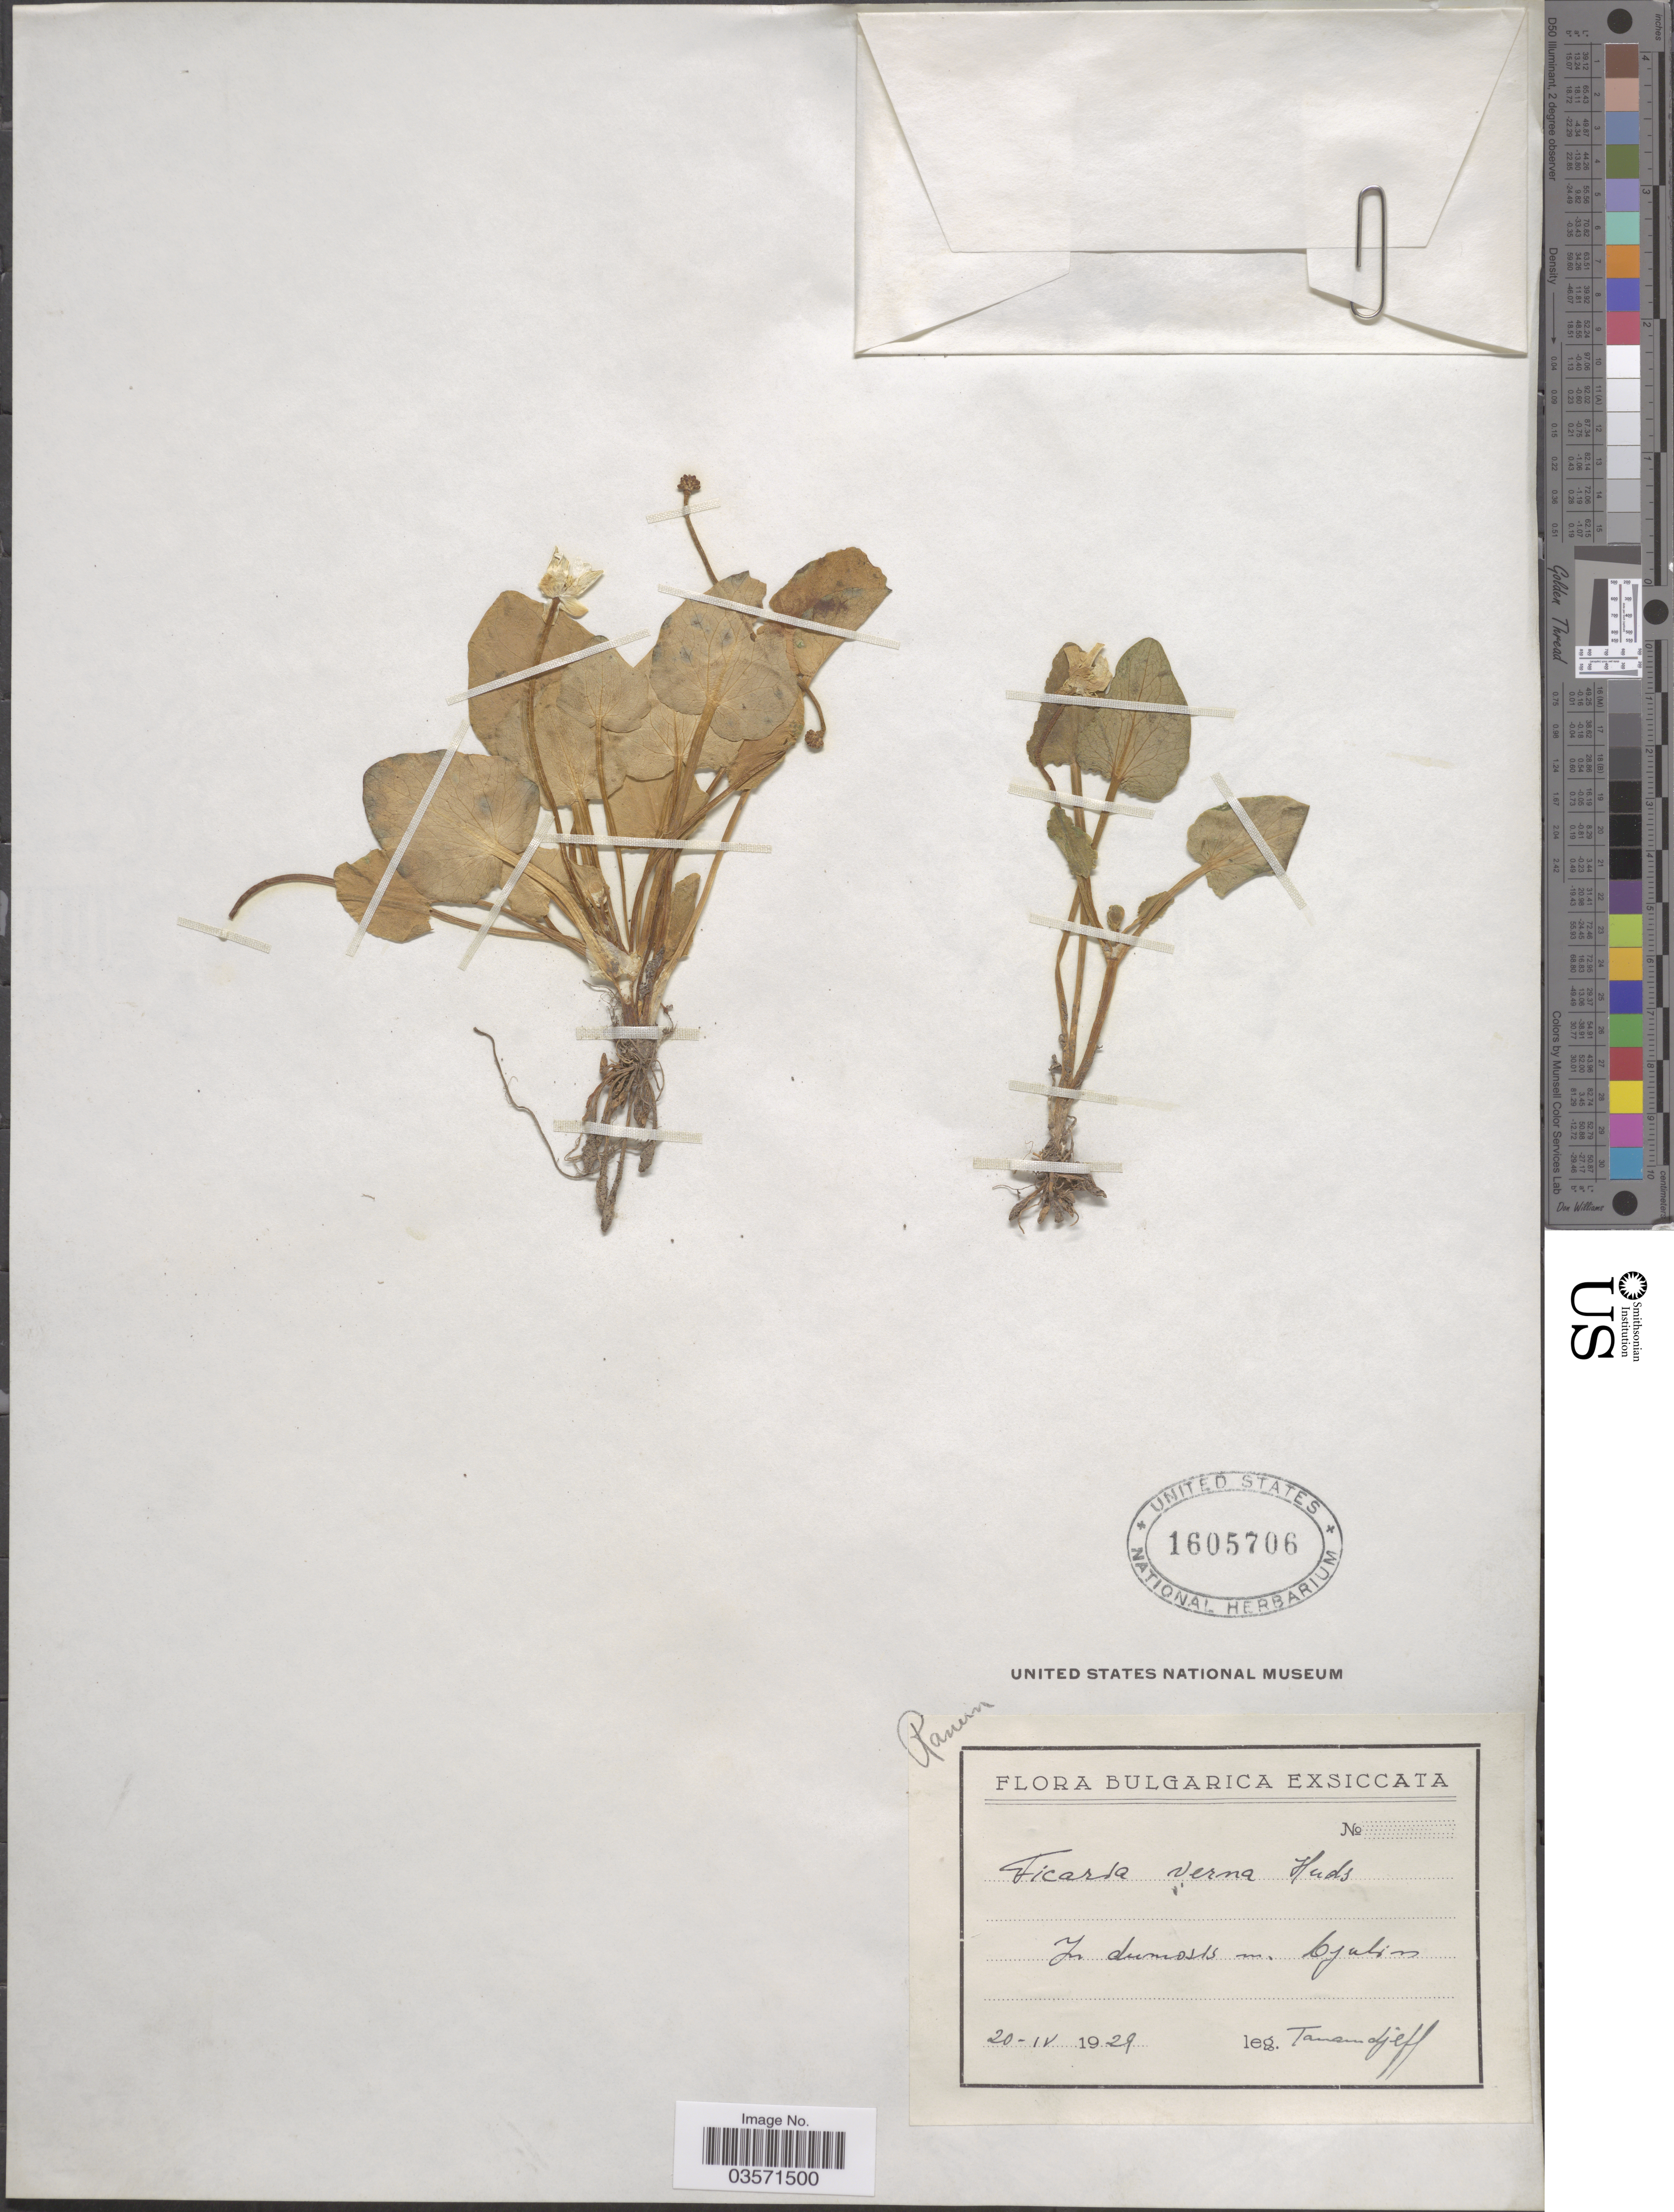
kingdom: Plantae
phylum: Tracheophyta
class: Magnoliopsida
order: Ranunculales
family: Ranunculaceae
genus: Ficaria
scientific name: Ficaria verna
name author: Huds.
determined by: Strong, M. T., (US), Smithsonian Institution - National Museum of Natural History (UNITED STATES)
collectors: -. Tamandjeff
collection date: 1929-04-20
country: Bulgaria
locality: In dumosis m. Cjulin. [interpreted]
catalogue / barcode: US 1605706